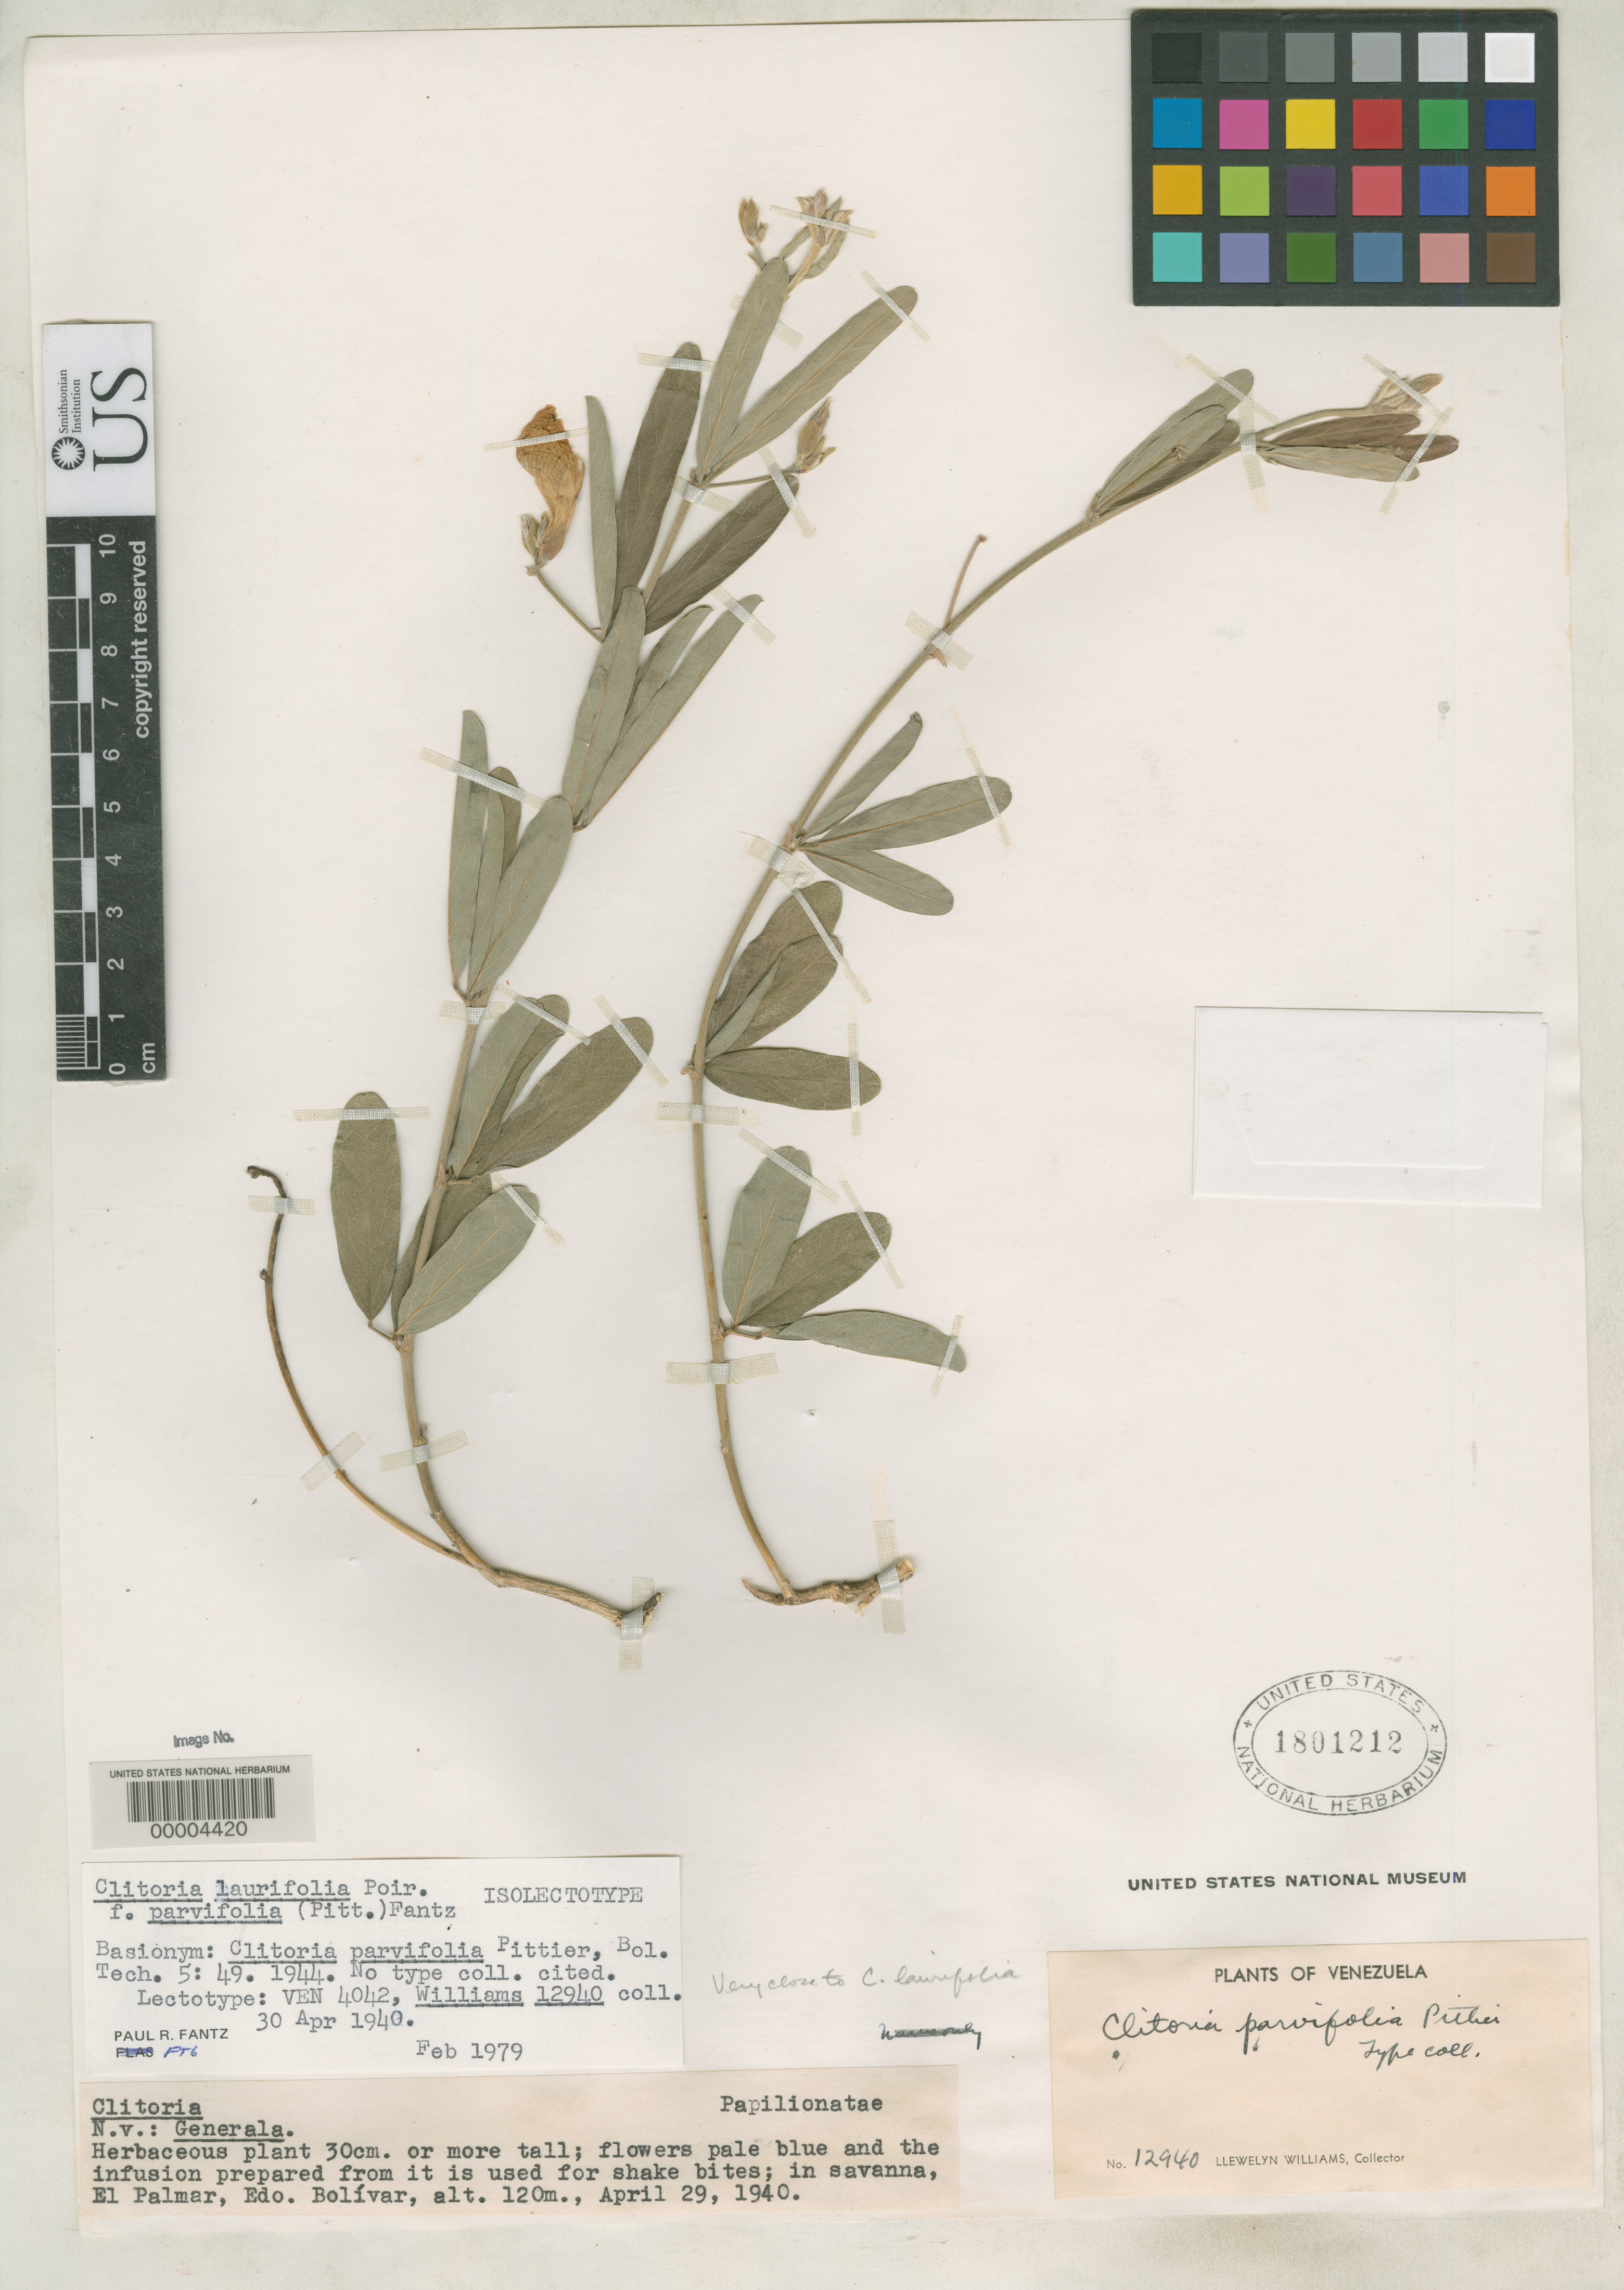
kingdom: Plantae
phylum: Tracheophyta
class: Magnoliopsida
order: Fabales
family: Fabaceae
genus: Clitoria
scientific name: Clitoria laurifolia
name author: Poir.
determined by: Boggan, J. K., (US), NMNH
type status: Voucher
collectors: Ll. Williams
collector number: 12940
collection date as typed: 29 Apr 1940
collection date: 1940-04-29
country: Venezuela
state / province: Bolivar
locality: El palmar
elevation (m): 120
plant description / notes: Annotated as "type coll." of "Clitoria parvifolia Pittier", nom. inval. (published without Latin description of diagnosis). Annotated by P.R. Fantz (1979) as "isolectotype" and as "Clitoria laurifolia Poir. f. parvifolia (Pitt.) Fantz", both lectotypification and combination ined. and never published.; Record deleted from Type Register and specimen moved from type herbarium to main herbairum.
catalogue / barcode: US 1801212